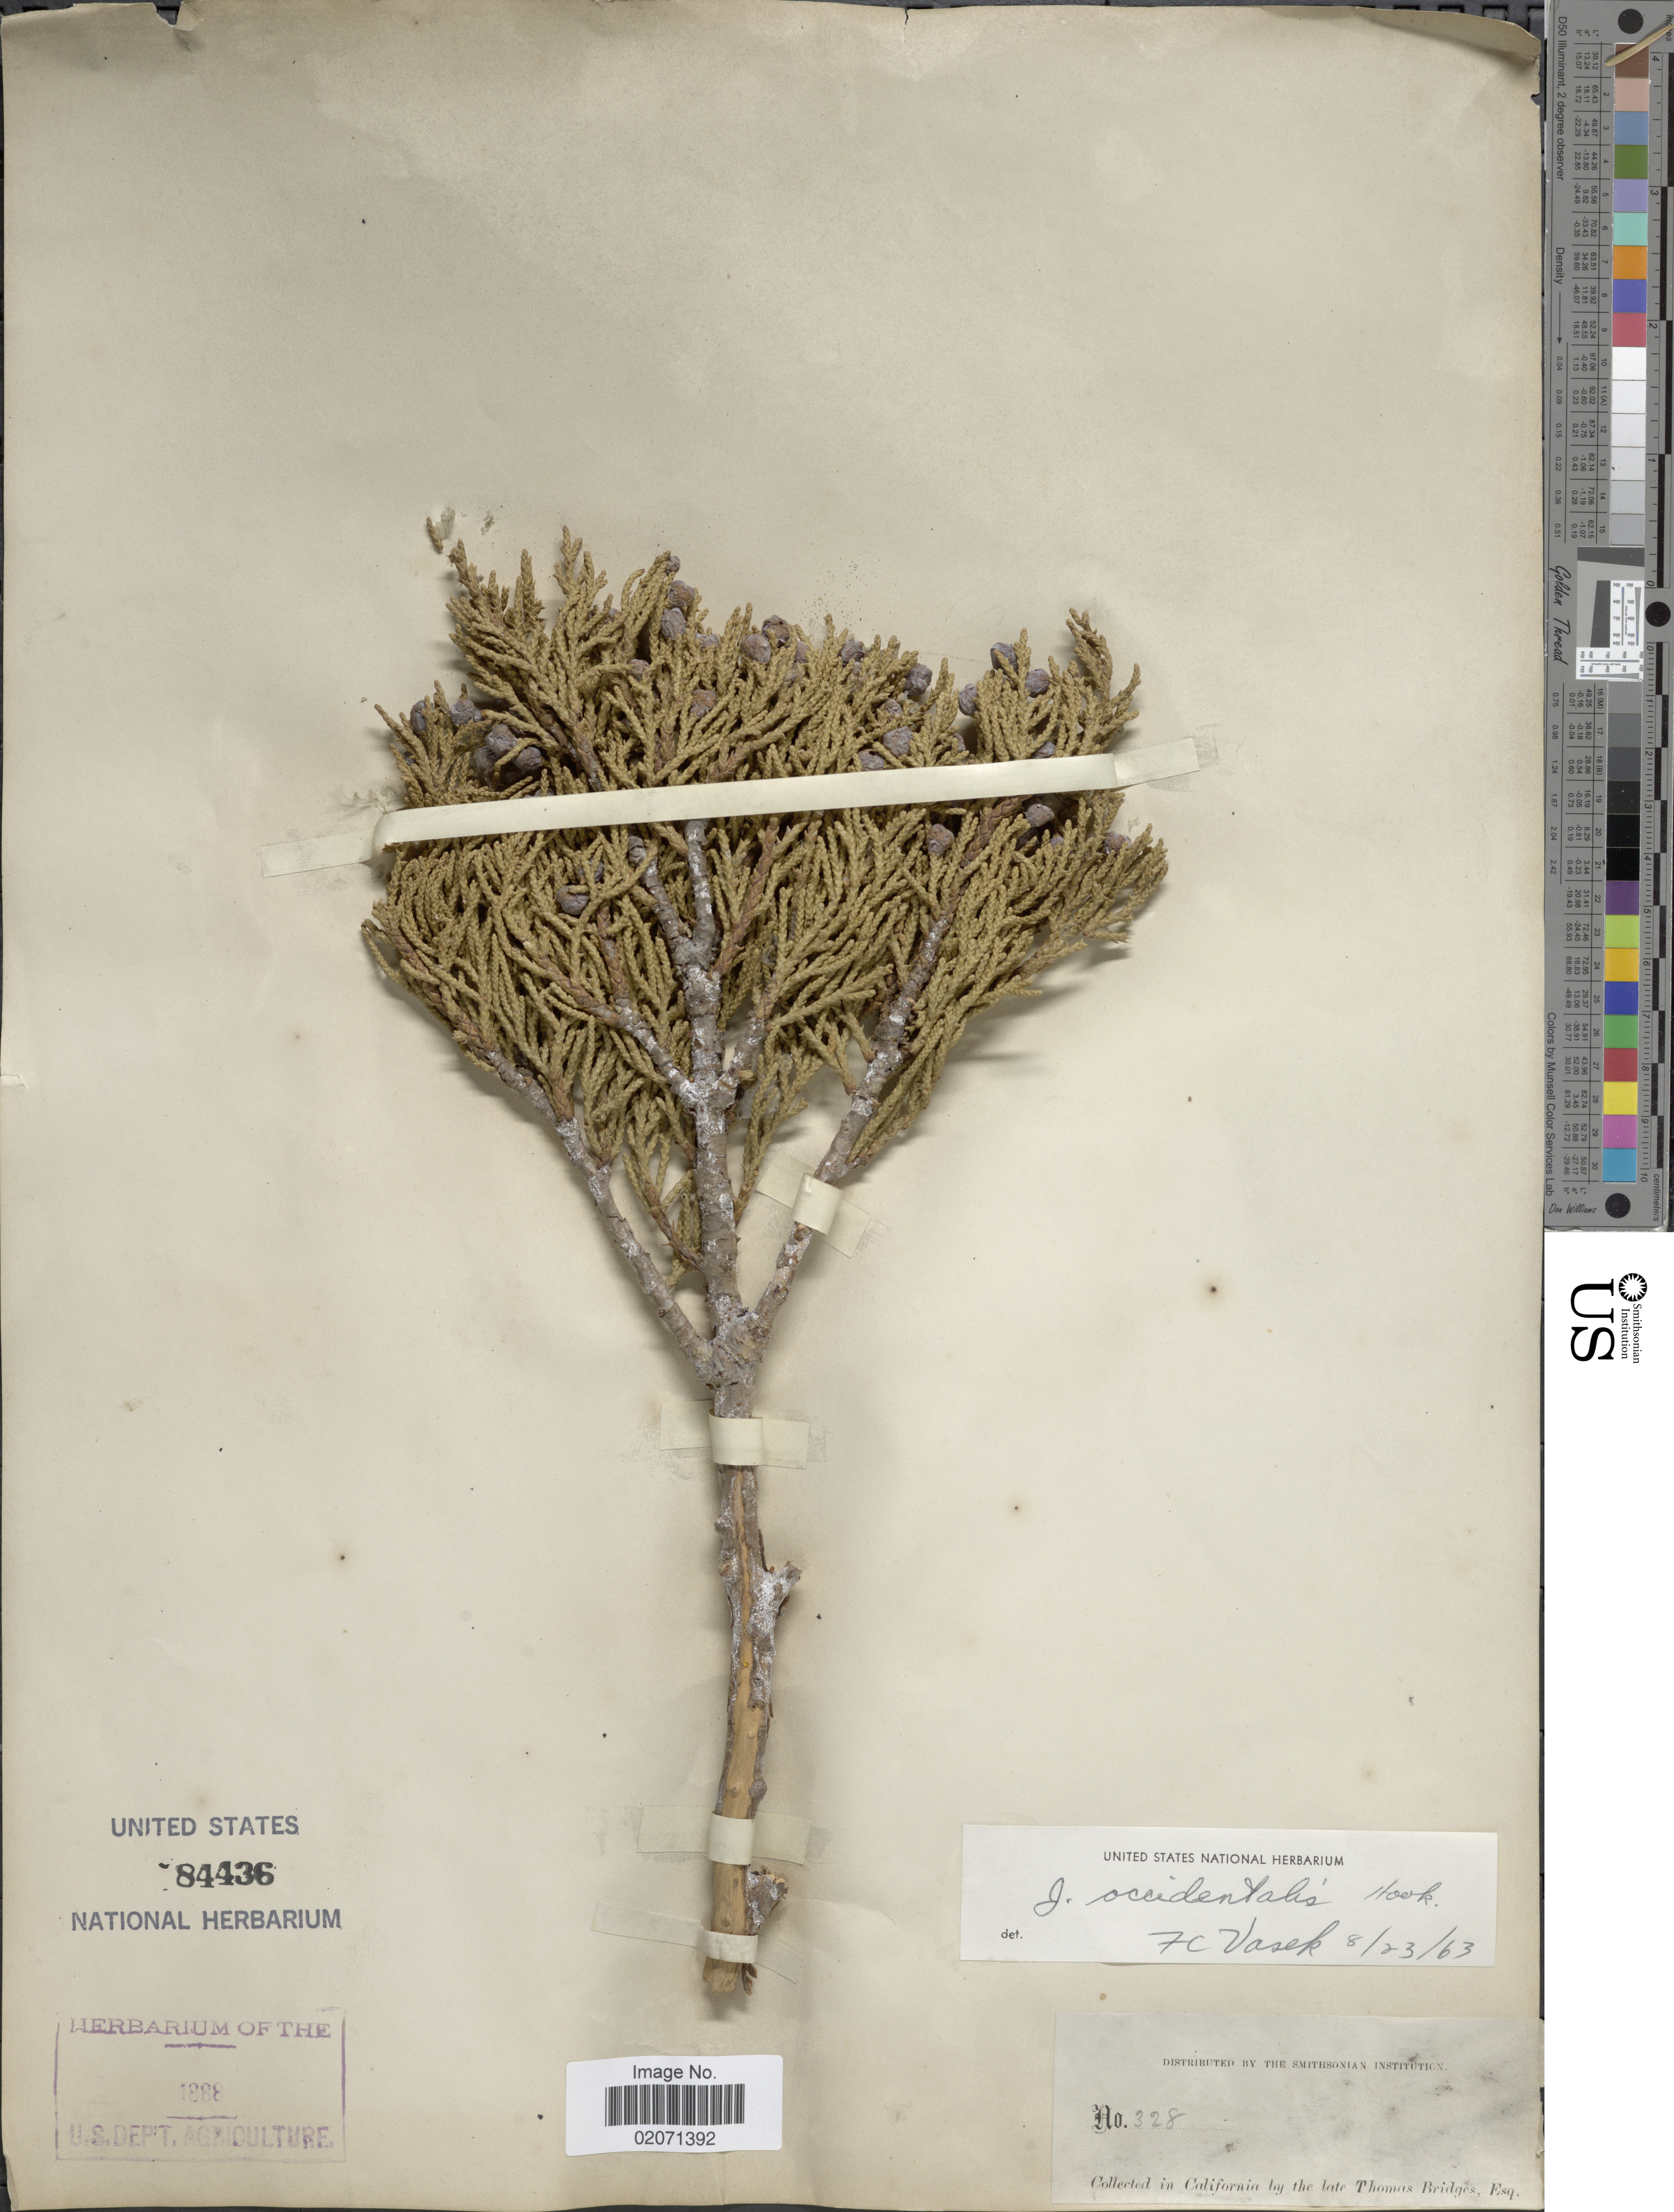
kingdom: Plantae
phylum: Tracheophyta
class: Pinopsida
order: Pinales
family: Cupressaceae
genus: Juniperus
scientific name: Juniperus occidentalis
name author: Hook.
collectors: T. Bridges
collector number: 328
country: United States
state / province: California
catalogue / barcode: US 84436